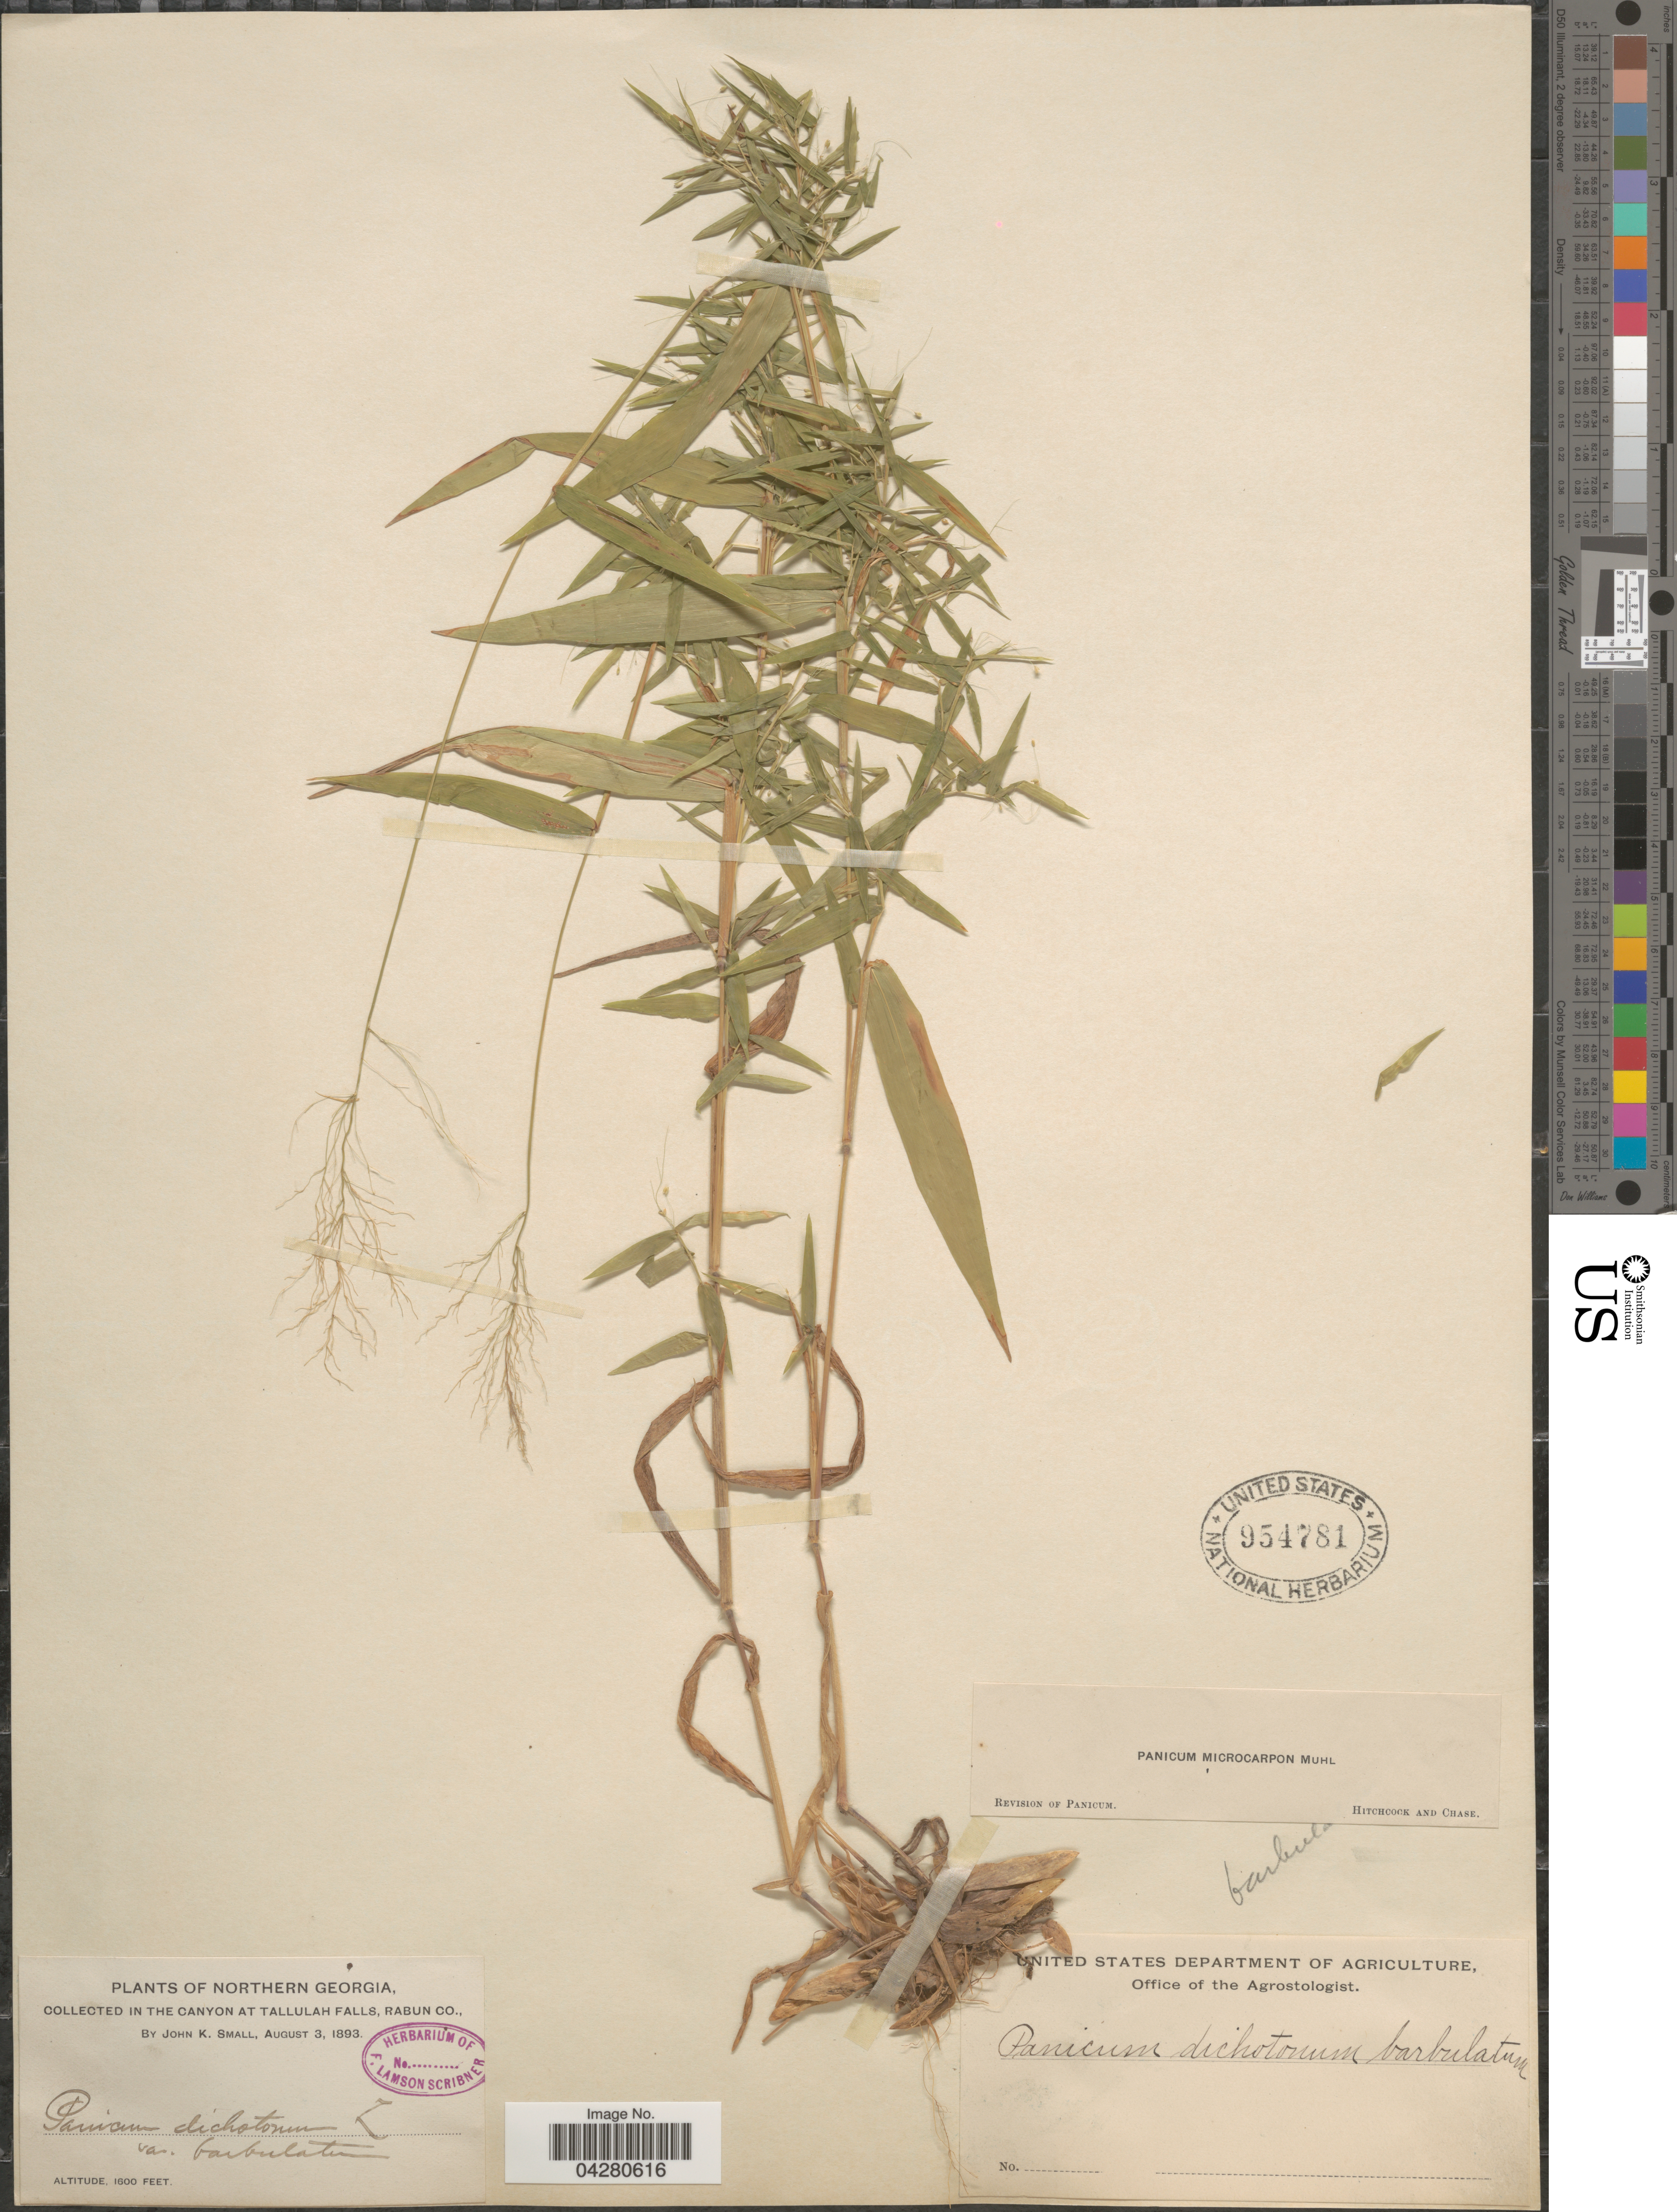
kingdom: Plantae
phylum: Tracheophyta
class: Liliopsida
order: Poales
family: Poaceae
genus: Dichanthelium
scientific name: Dichanthelium dichotomum var. dichotomum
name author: (L.) Gould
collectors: J. K. Small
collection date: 1893-08-03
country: United States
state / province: Georgia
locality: Northern Georgia. In the Canyon at Tallulah Falls, Rabun Co.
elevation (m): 488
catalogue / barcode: US 954781